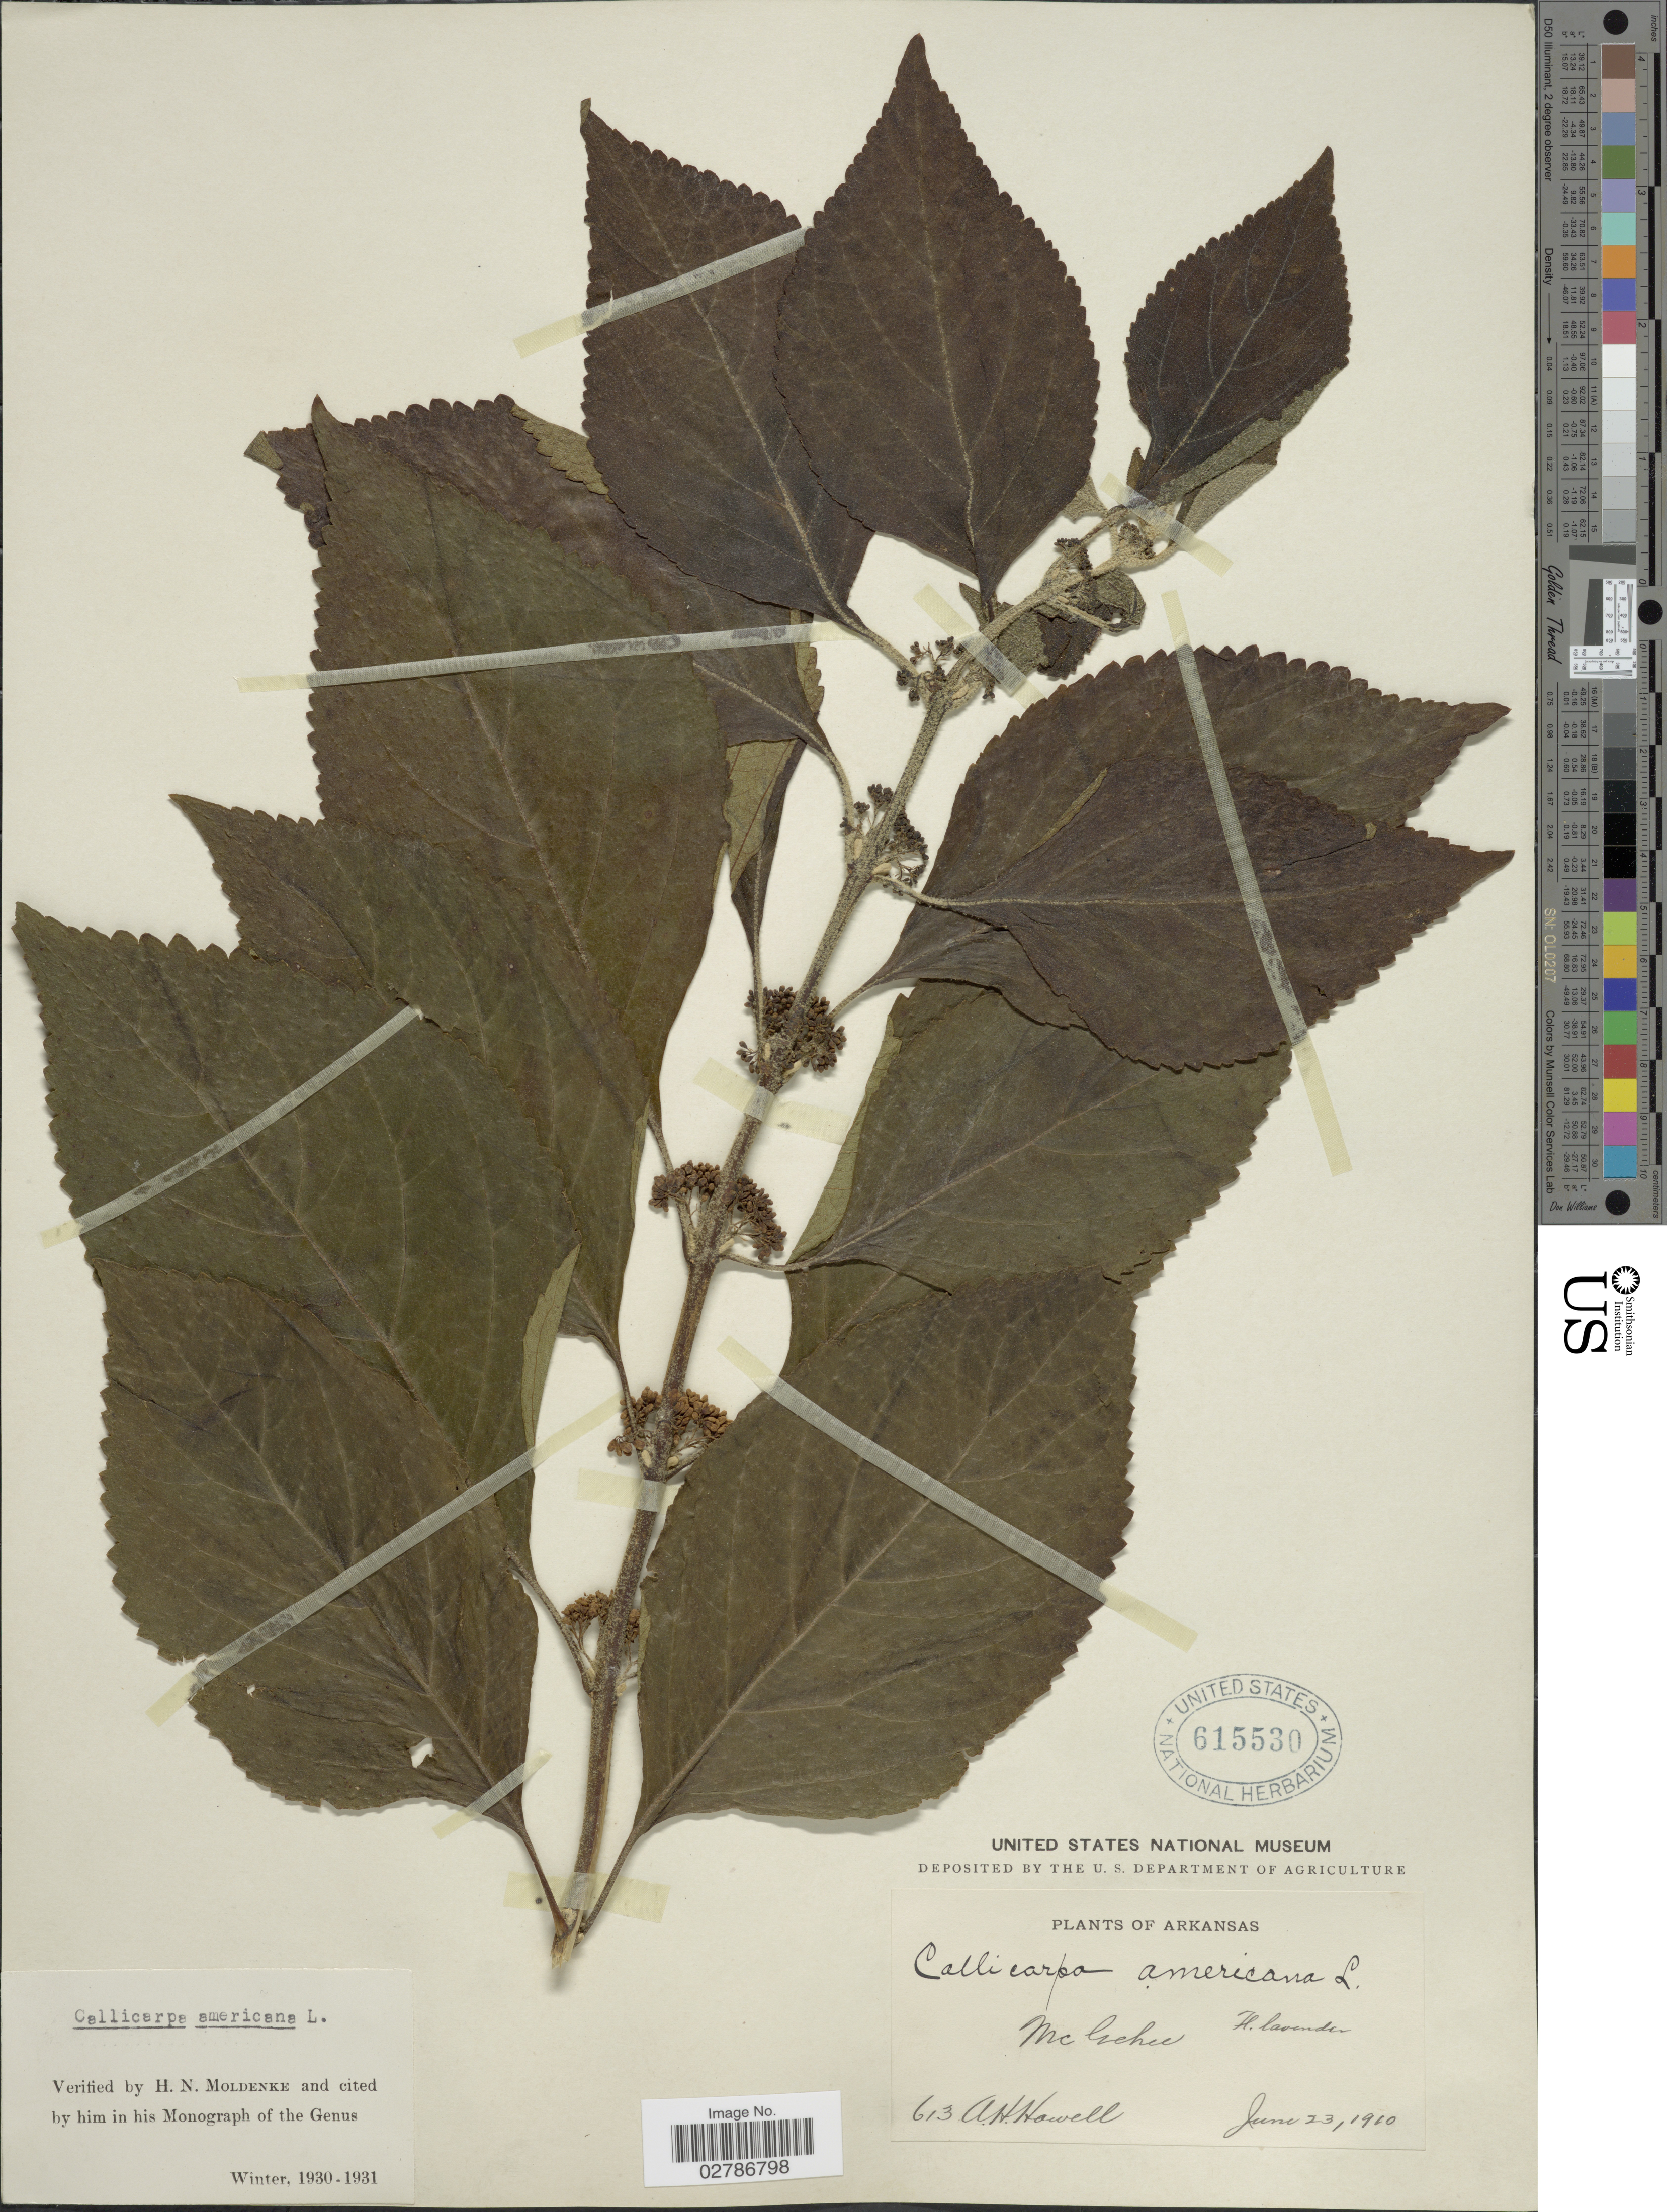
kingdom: Plantae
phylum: Tracheophyta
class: Magnoliopsida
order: Lamiales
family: Lamiaceae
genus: Callicarpa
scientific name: Callicarpa americana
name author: L.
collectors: A. Howell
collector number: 613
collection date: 1910-06-23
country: United States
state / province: Arkansas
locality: McGehee.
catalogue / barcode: US 615530